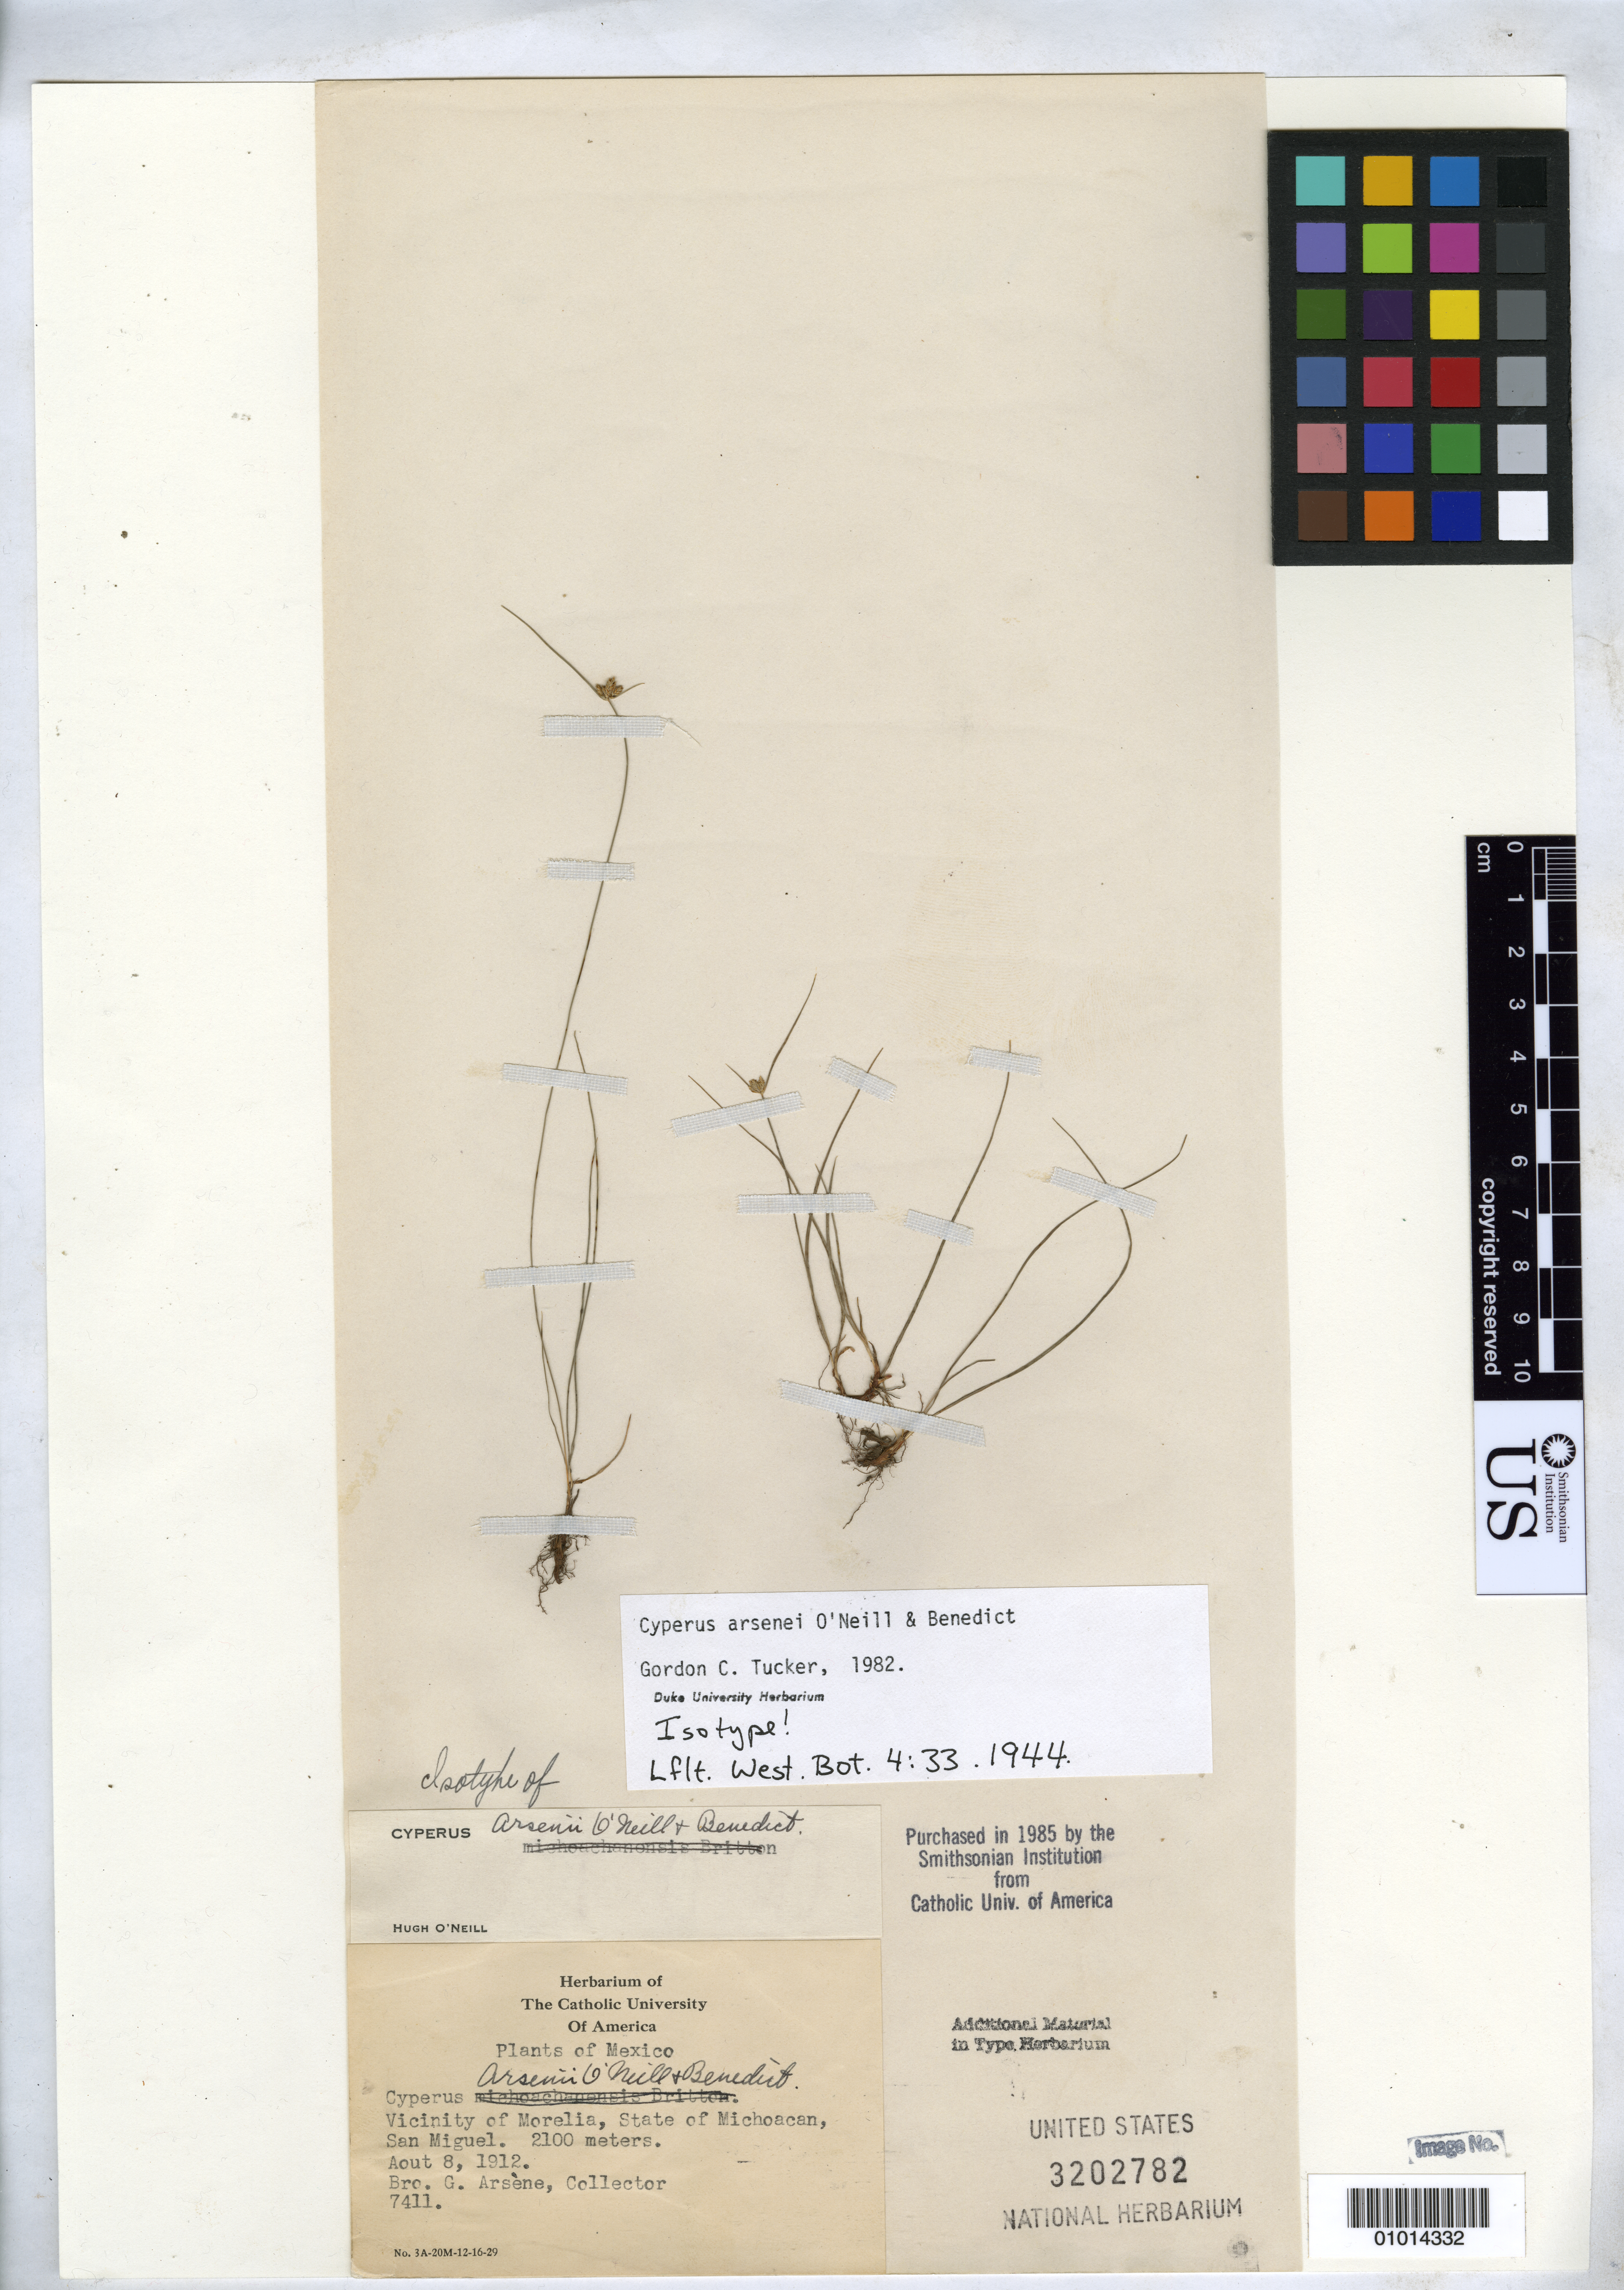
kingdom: Plantae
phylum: Tracheophyta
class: Liliopsida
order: Poales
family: Cyperaceae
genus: Cyperus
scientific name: Cyperus arsenei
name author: O'Neill & Ben. Ayers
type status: Isotype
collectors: Bro. G. Arsène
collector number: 7411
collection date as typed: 08 Aug 1912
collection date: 1912-08-08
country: Mexico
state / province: Michoacán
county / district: Morelia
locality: Vicinity of Morelia, San Miguel.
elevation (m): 2100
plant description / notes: Specific epithet published as "arsenii".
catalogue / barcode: US 3202782